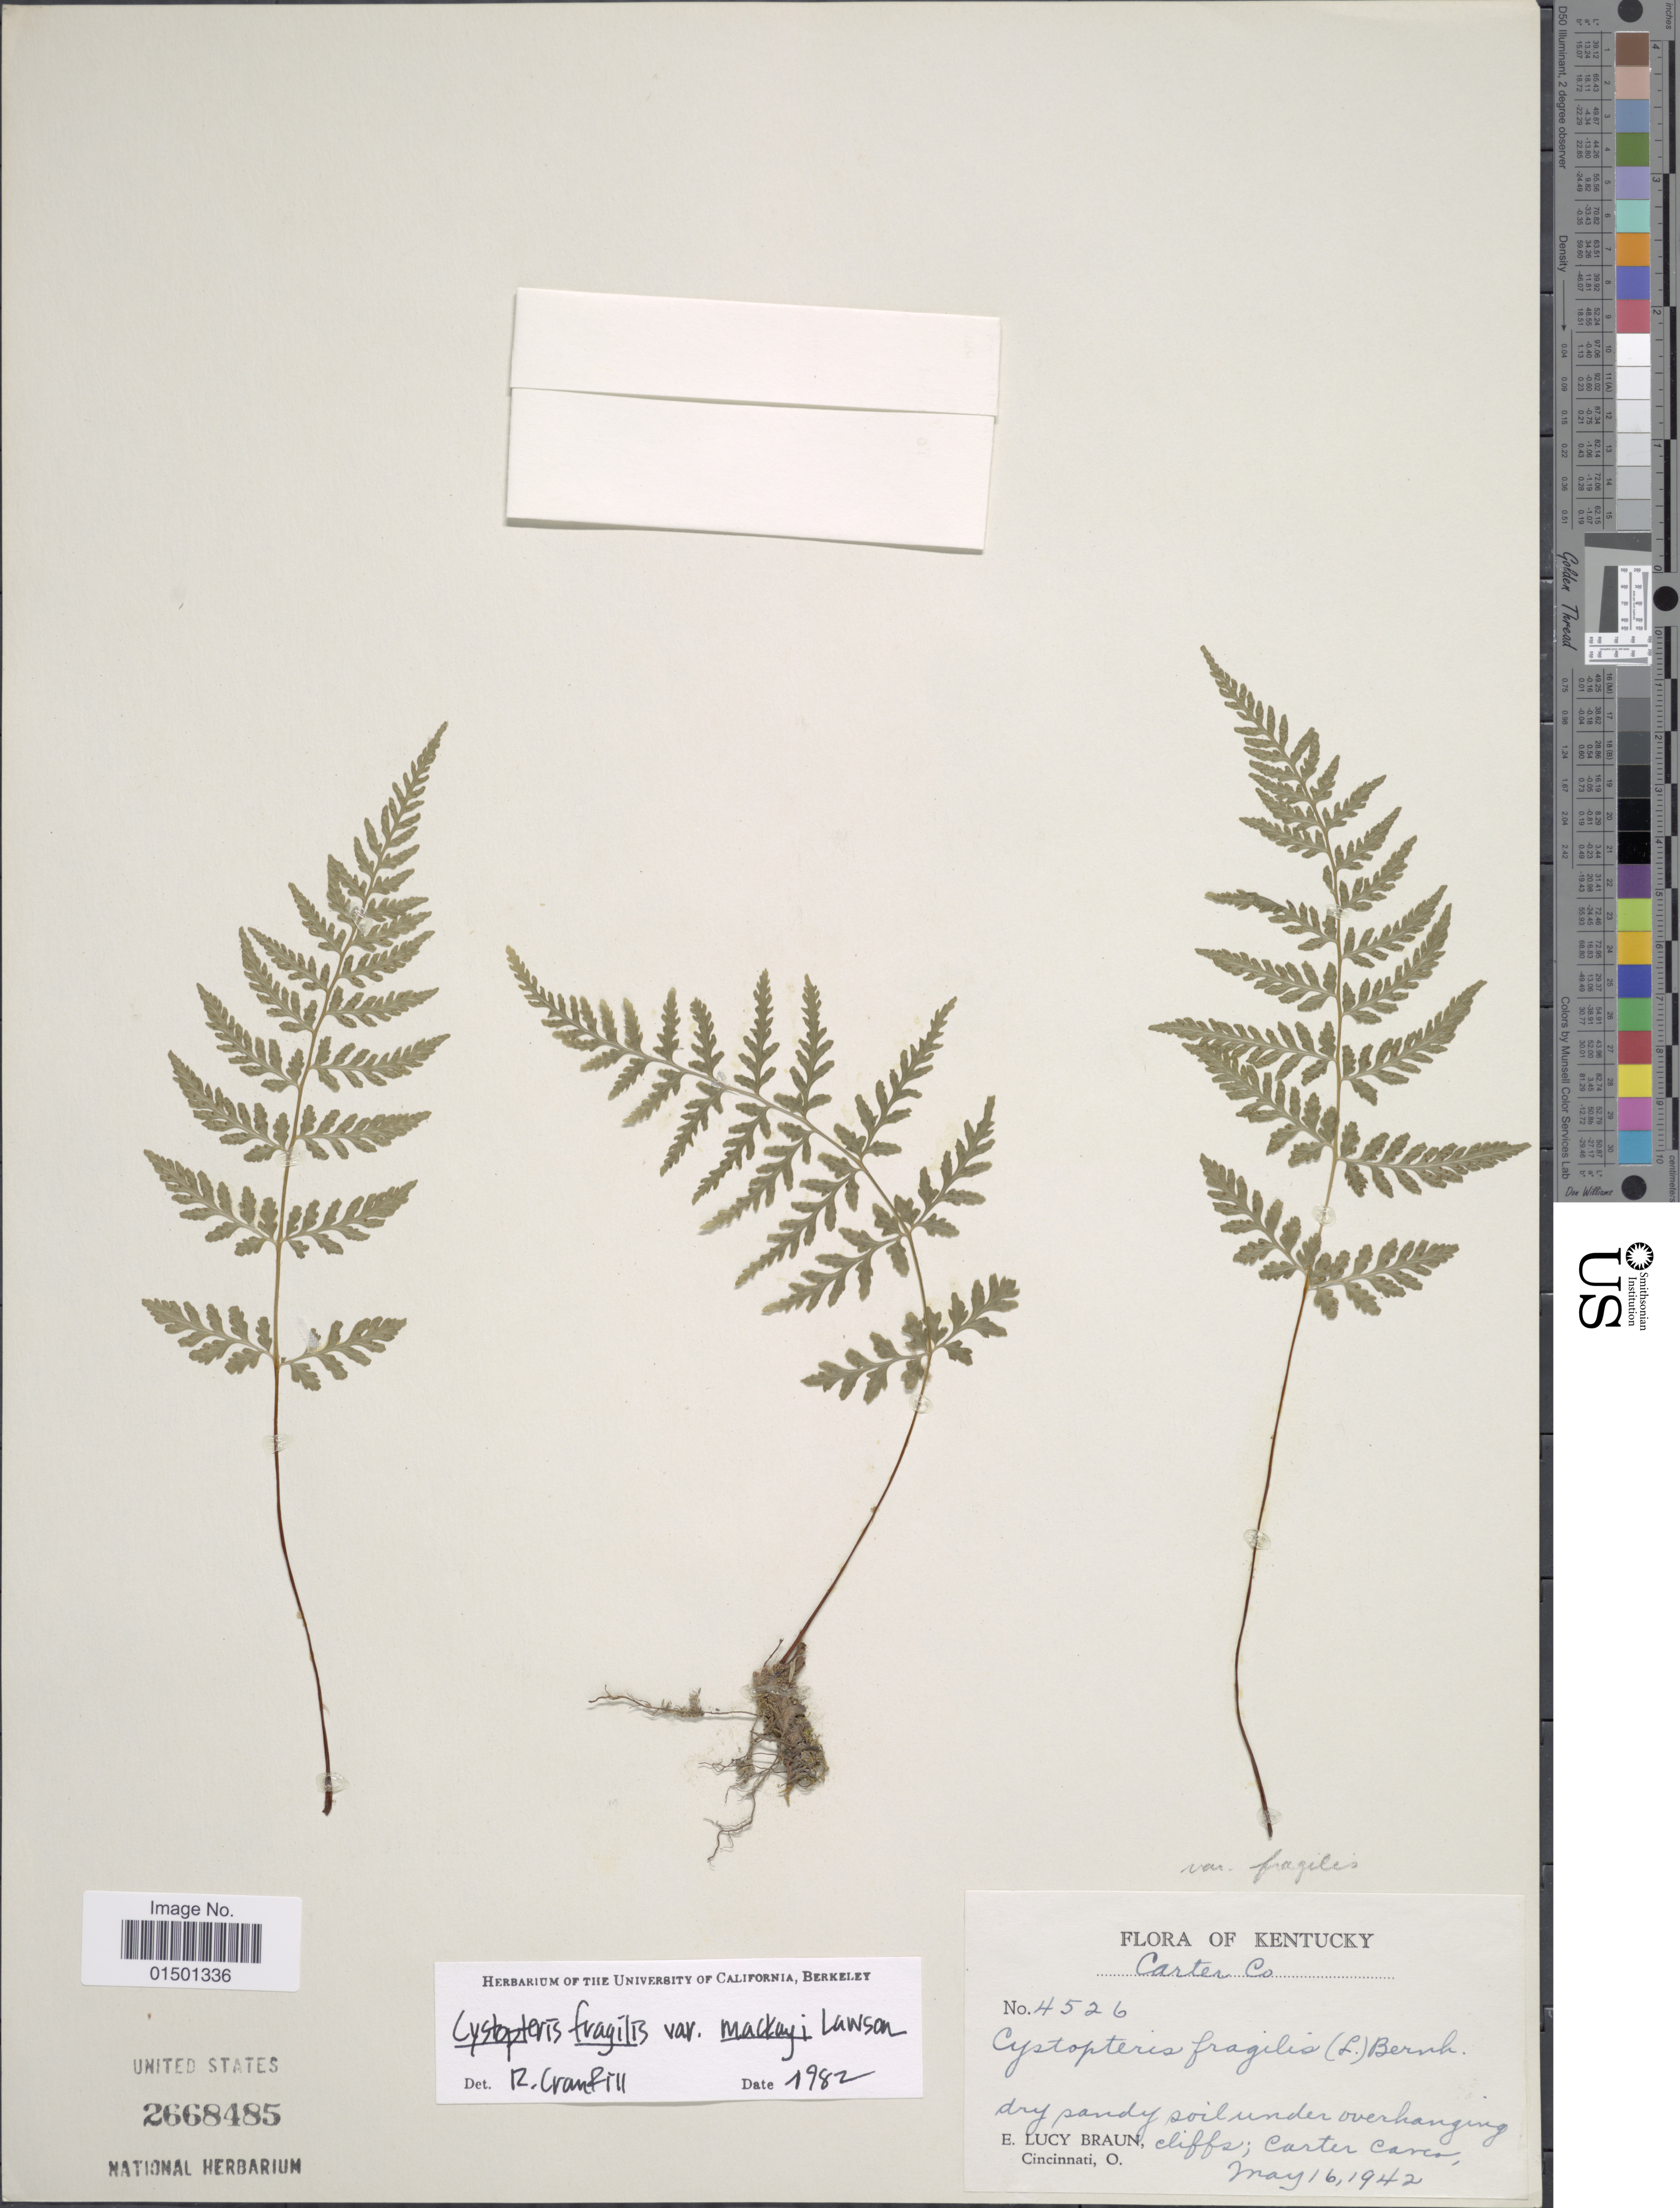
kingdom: Plantae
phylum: Tracheophyta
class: Polypodiopsida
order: Polypodiales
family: Cystopteridaceae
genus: Cystopteris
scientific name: Cystopteris fragilis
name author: (L.) Bernh.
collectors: E. L. Braun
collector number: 4526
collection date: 1942-05-16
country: United States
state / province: Kentucky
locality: Carter Co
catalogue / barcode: US 2668485